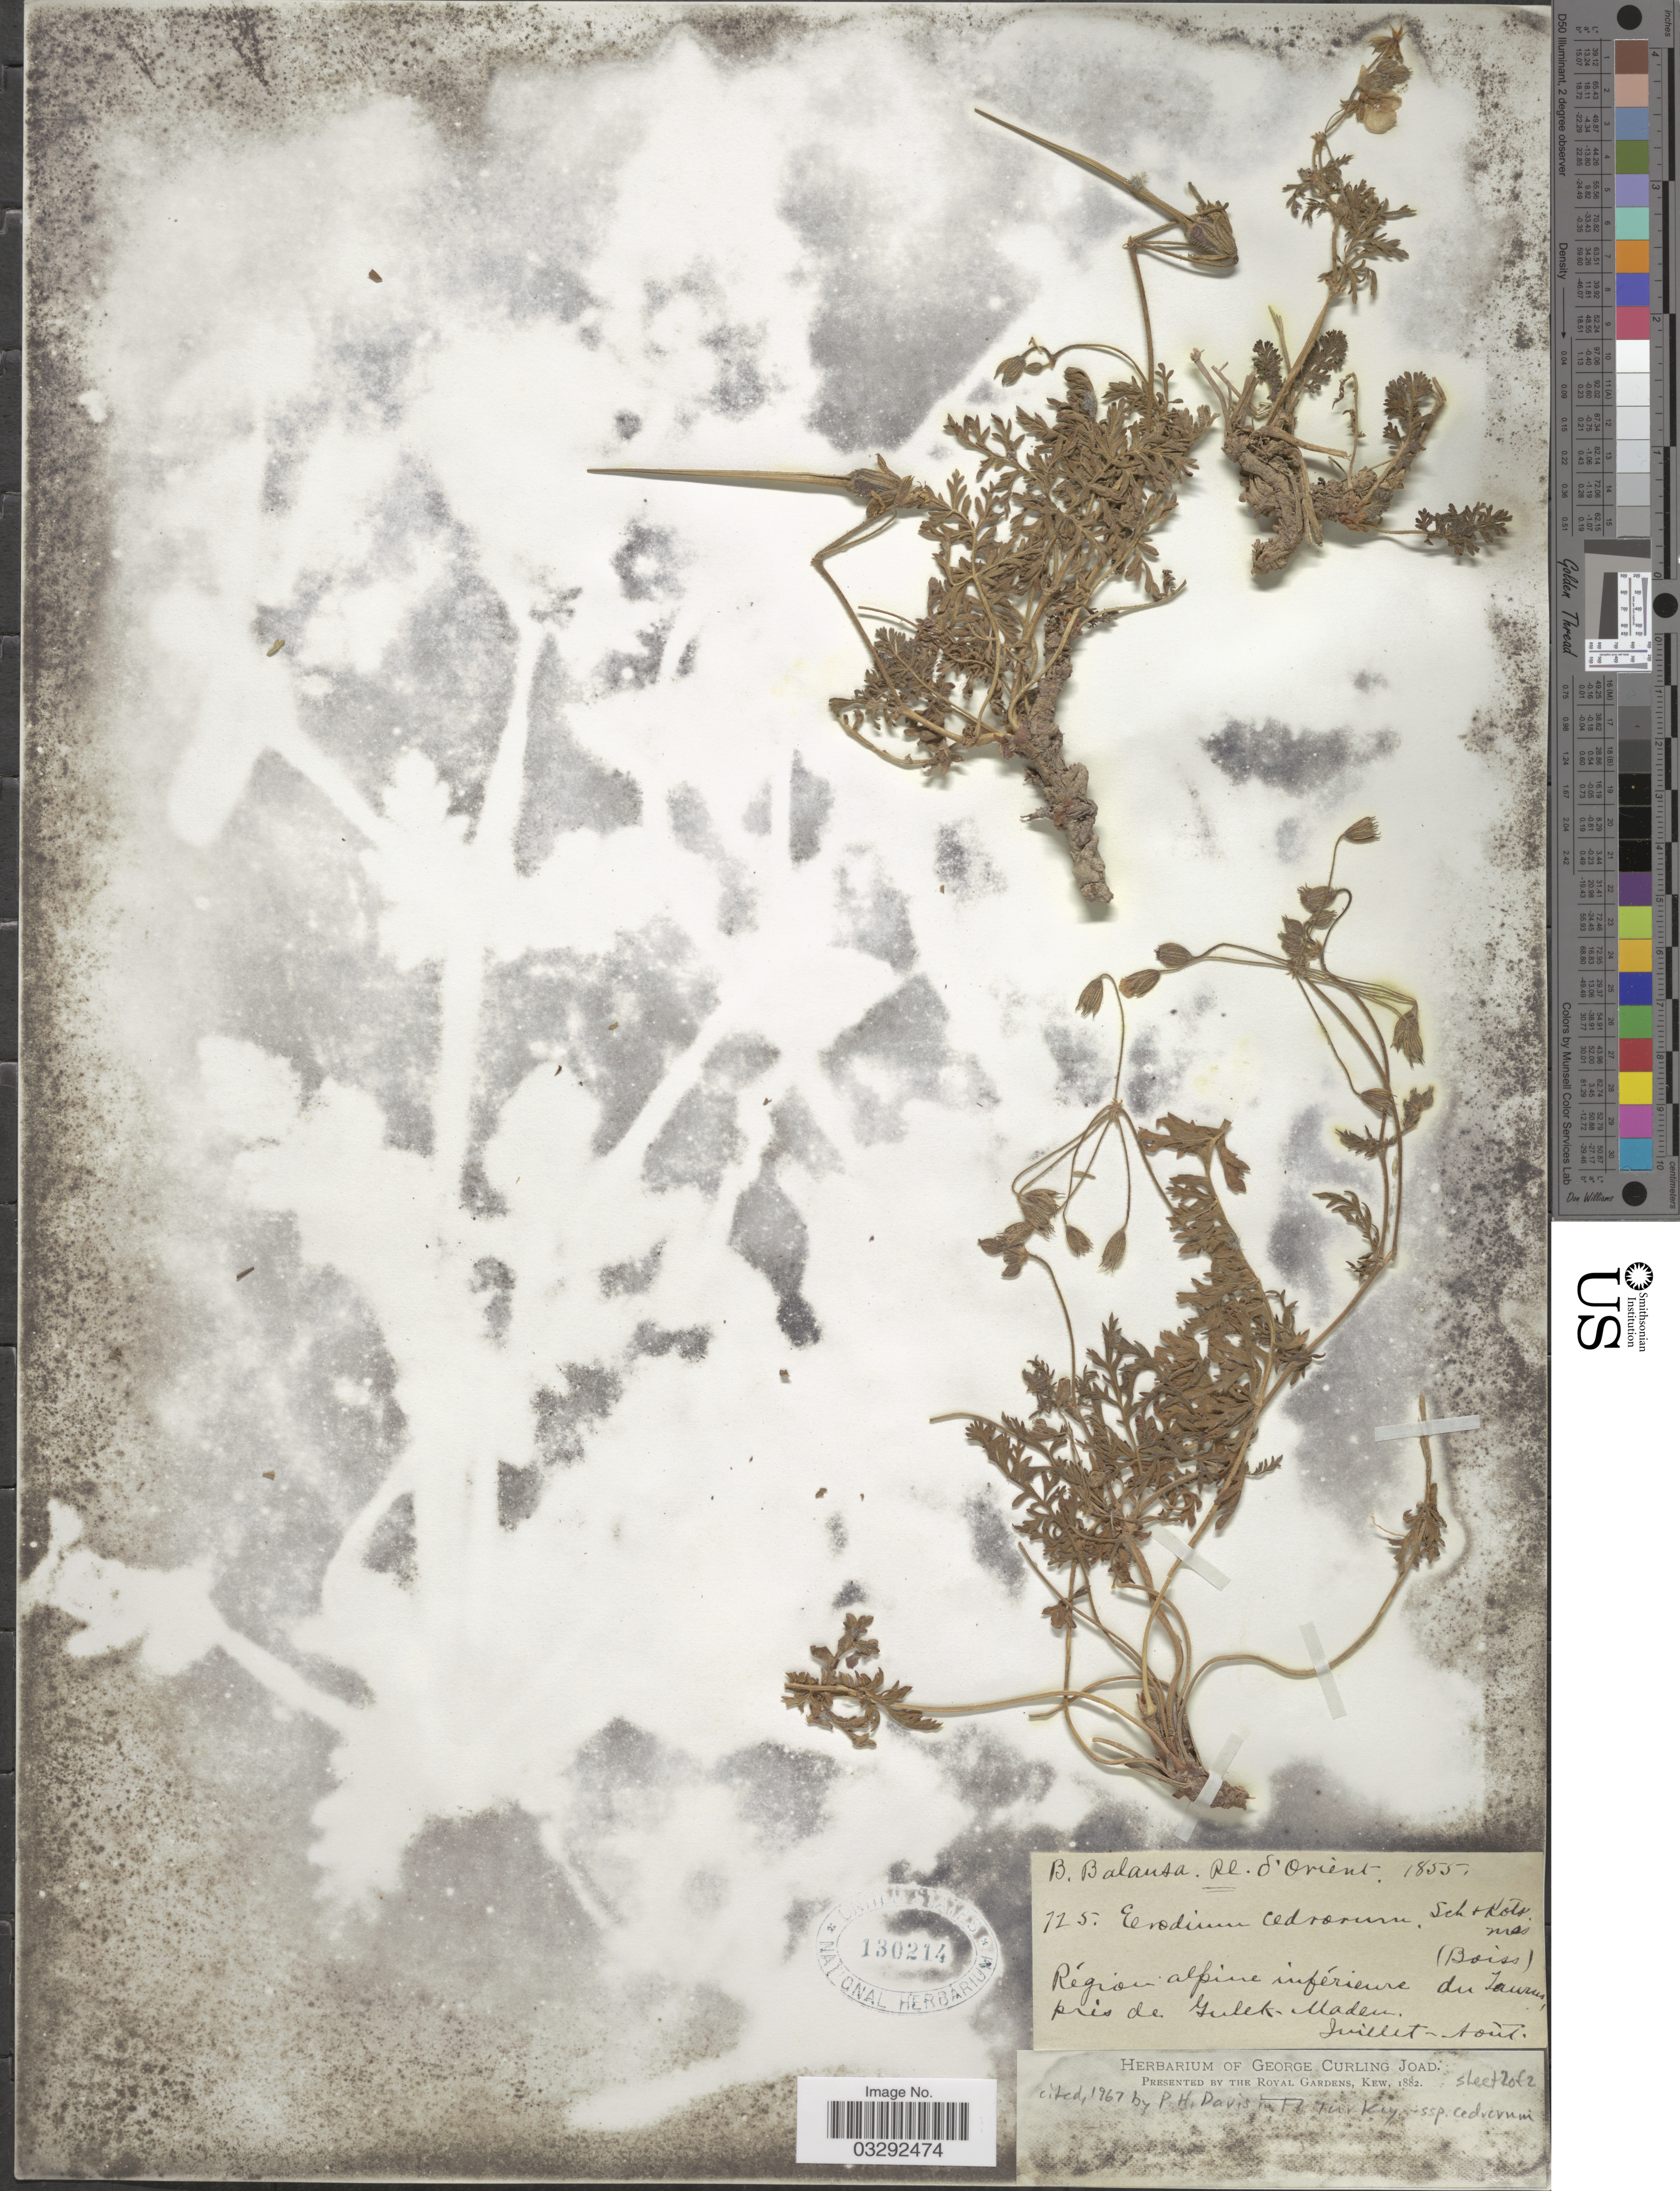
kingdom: Plantae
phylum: Tracheophyta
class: Magnoliopsida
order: Geraniales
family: Geraniaceae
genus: Erodium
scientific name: Erodium cedrorum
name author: Schott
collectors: B. Balansa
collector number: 725*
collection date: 1855-07/1855-08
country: Turkey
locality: D'orient. Région alpine inferieure du Taurus, près de Gulek-Maden.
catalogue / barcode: US 130214